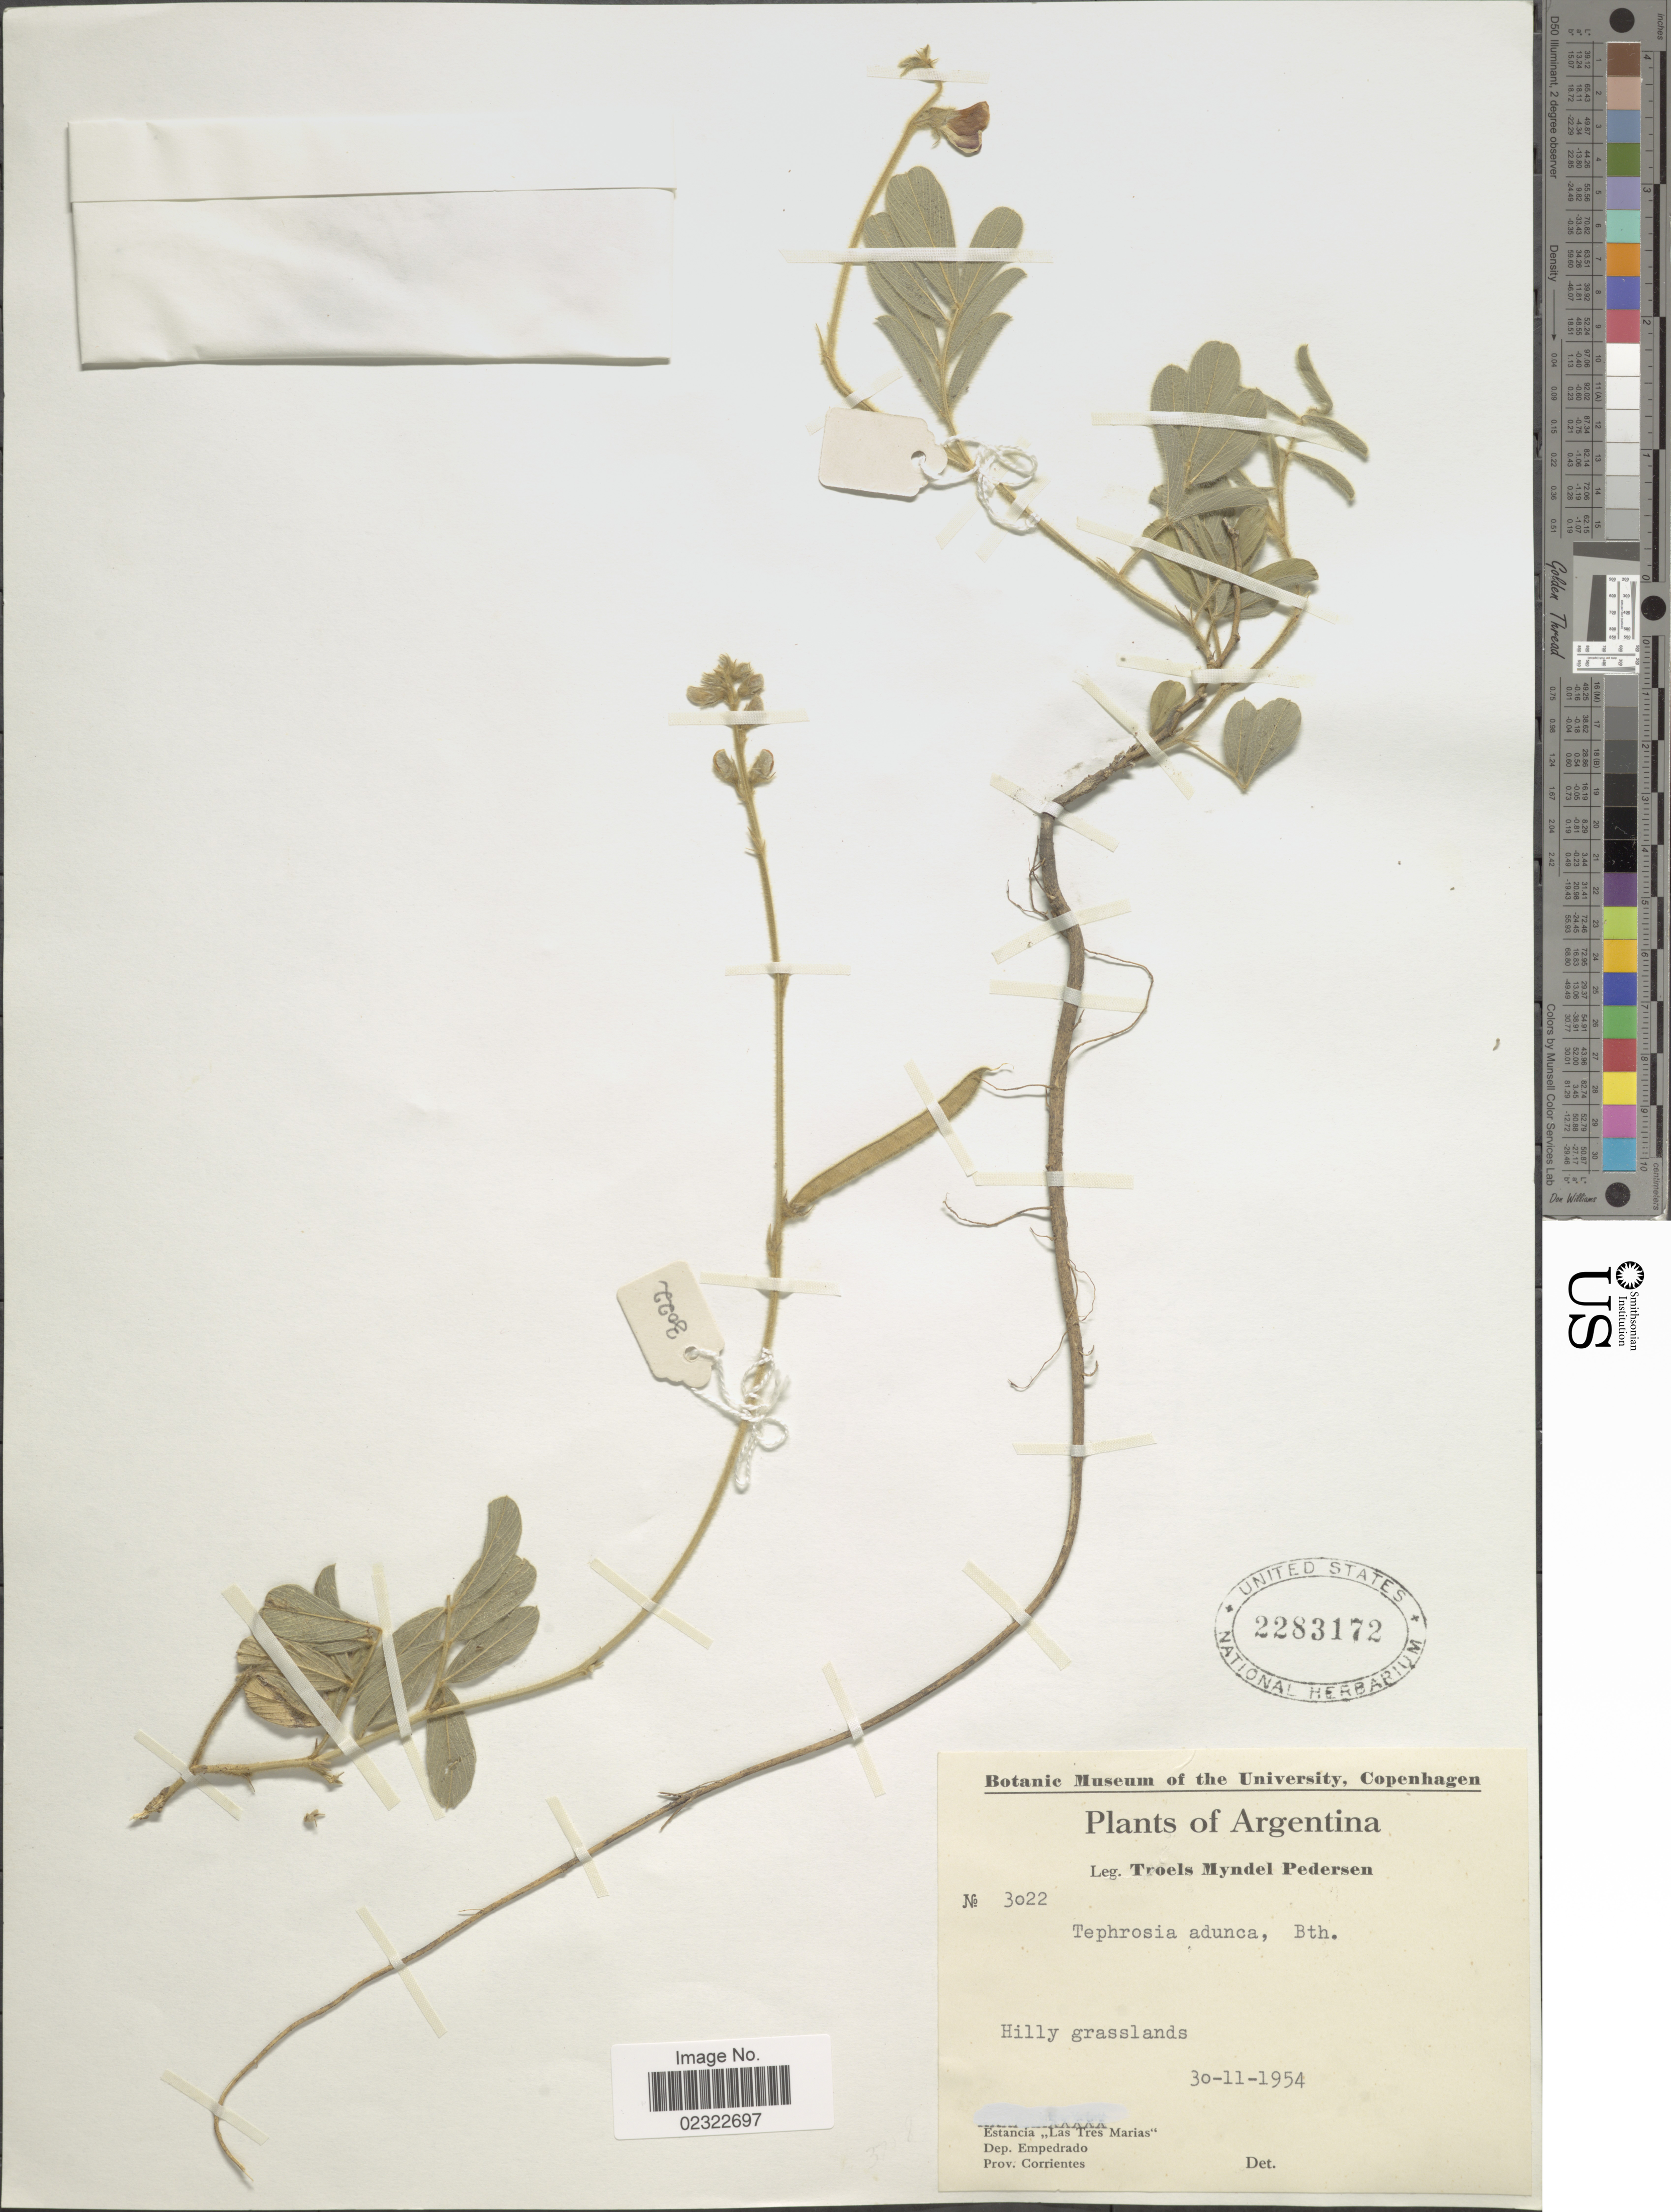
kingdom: Plantae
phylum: Tracheophyta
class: Magnoliopsida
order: Fabales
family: Fabaceae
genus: Tephrosia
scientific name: Tephrosia adunca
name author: Benth.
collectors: T. Pederson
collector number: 3022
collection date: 1954-11-30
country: Argentina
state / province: Corrientes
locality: Hilly grasslands. Estancia Las Tres Marias. Dep. Empedrado.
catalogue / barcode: US 2283172